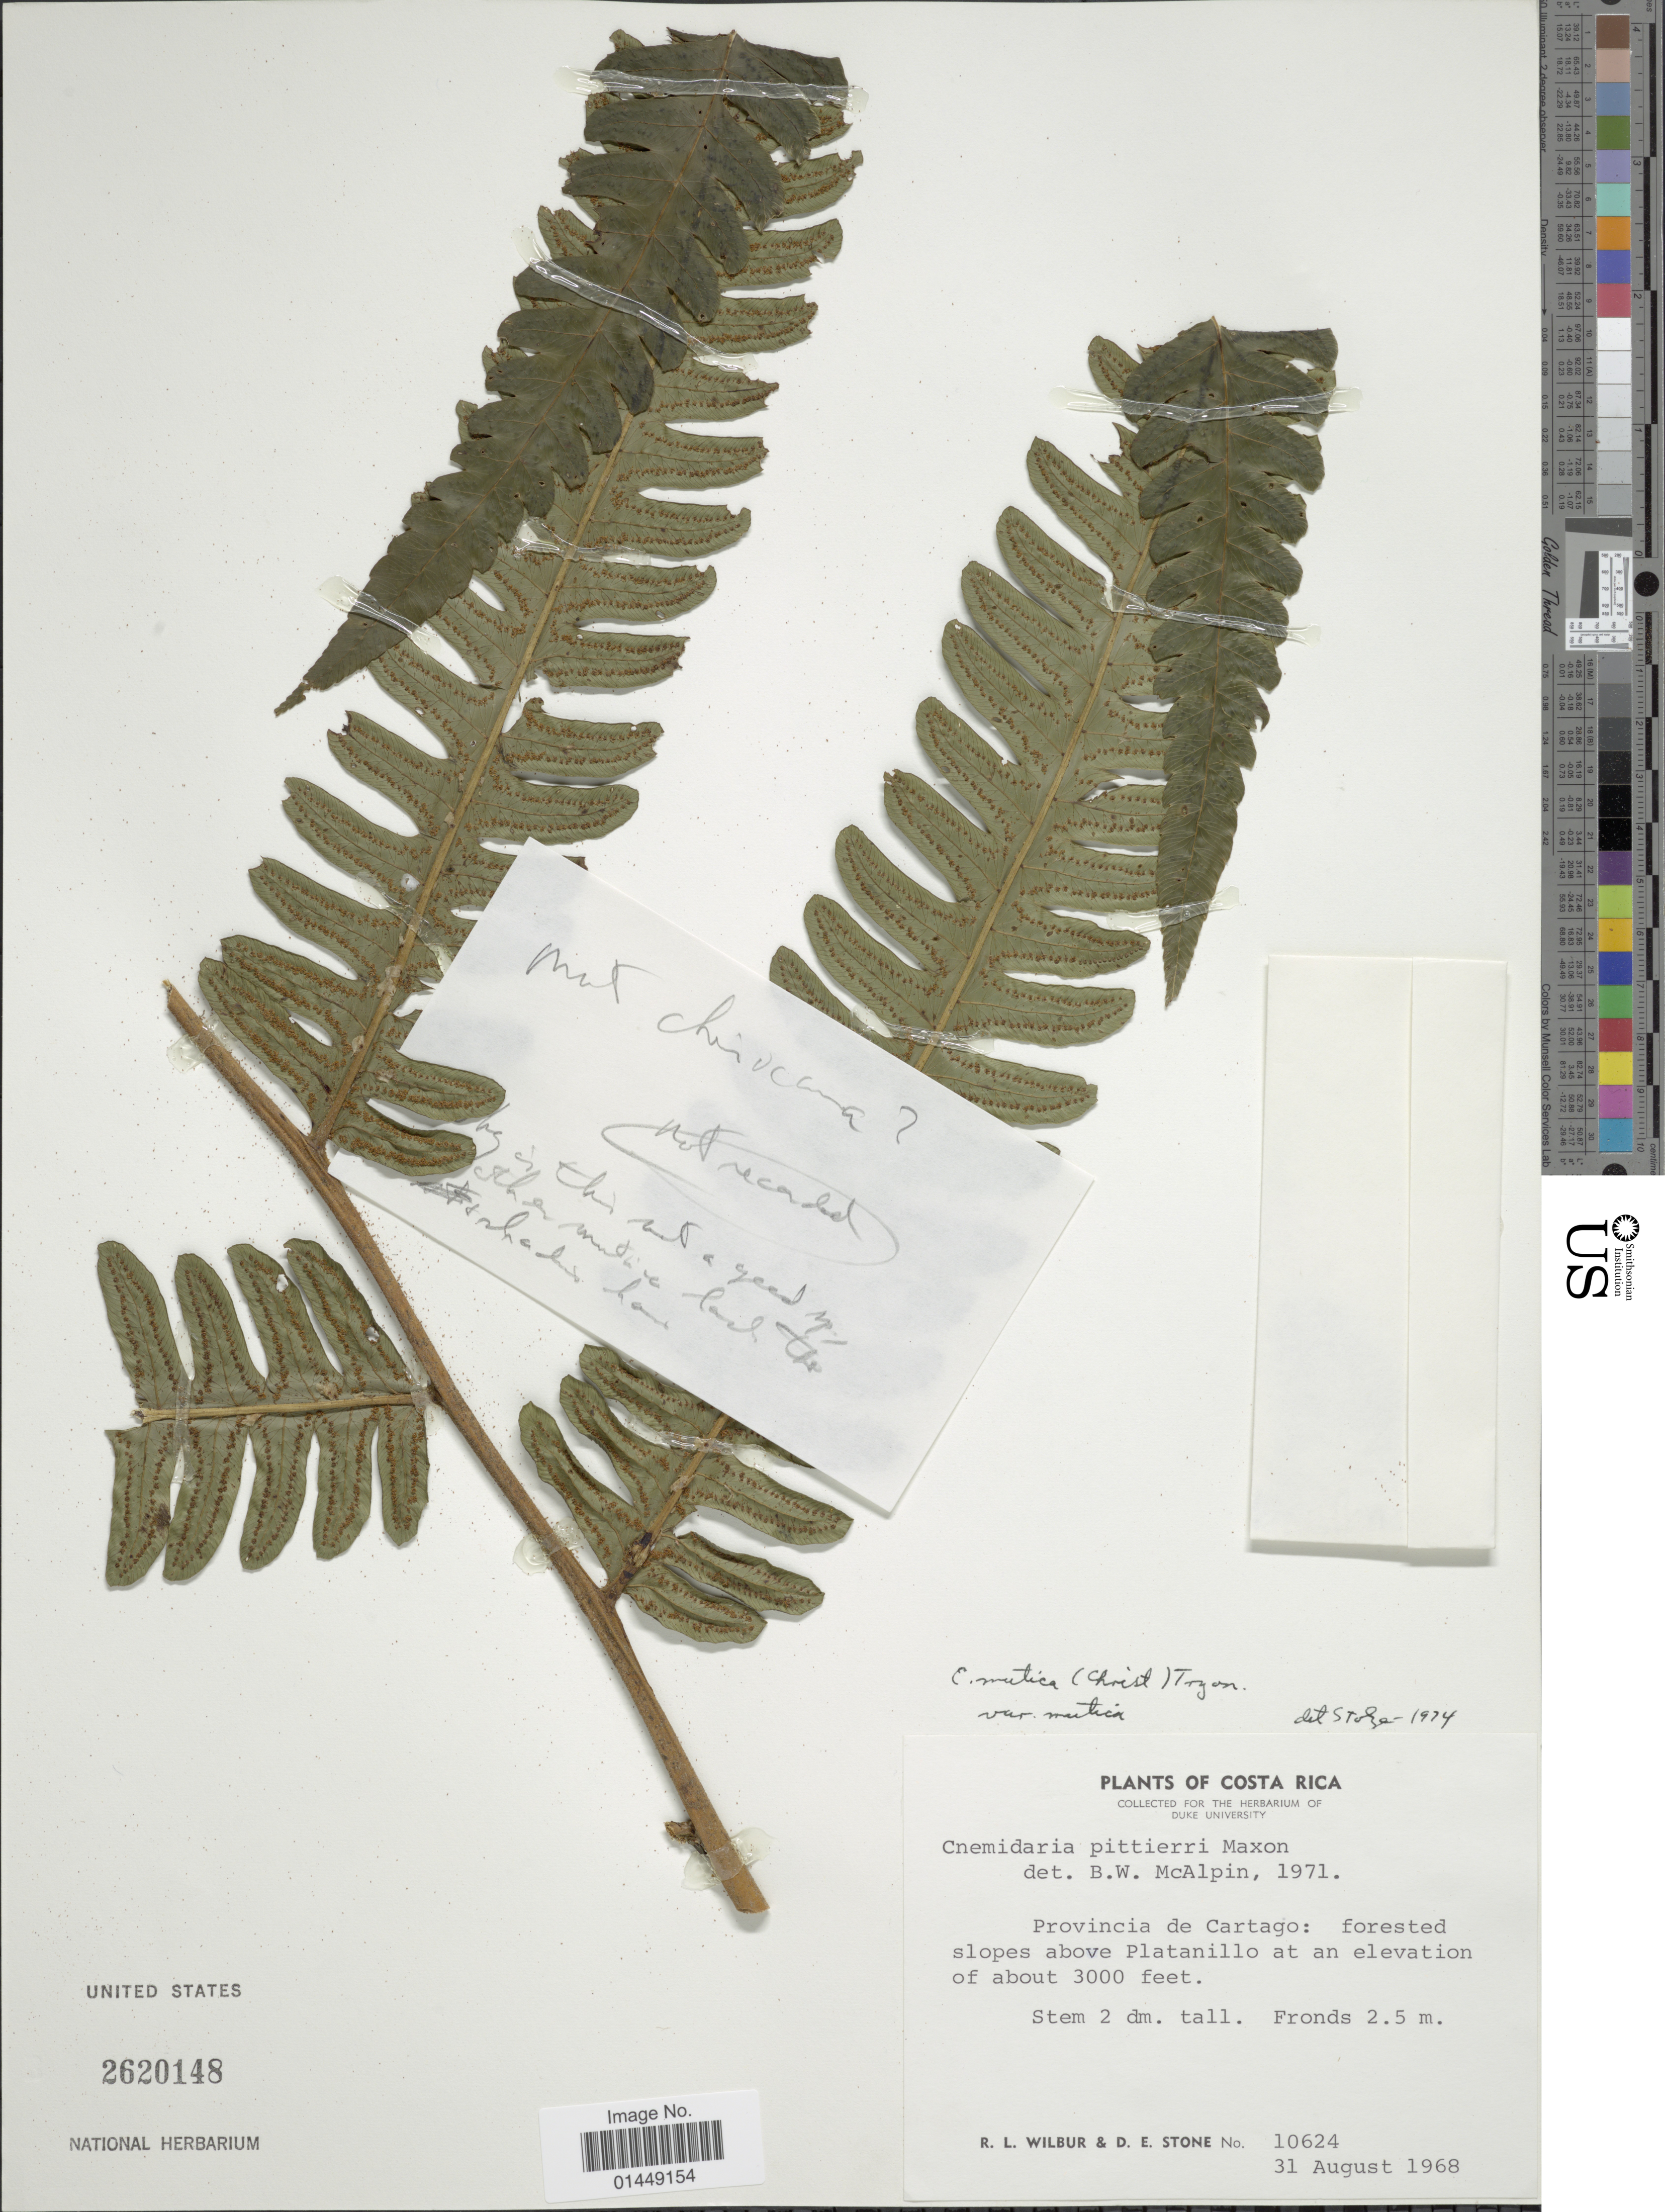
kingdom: Plantae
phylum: Tracheophyta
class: Polypodiopsida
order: Cyatheales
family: Cyatheaceae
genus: Cyathea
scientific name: Cyathea mutica var. mutica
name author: (Christ) Domin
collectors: R. L. Wilbur & D. E. Stone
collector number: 10624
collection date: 1968-08-31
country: Costa Rica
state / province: Cartago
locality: Provincia de Cartago: forested slopes above Platanillo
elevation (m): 914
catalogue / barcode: US 2620148